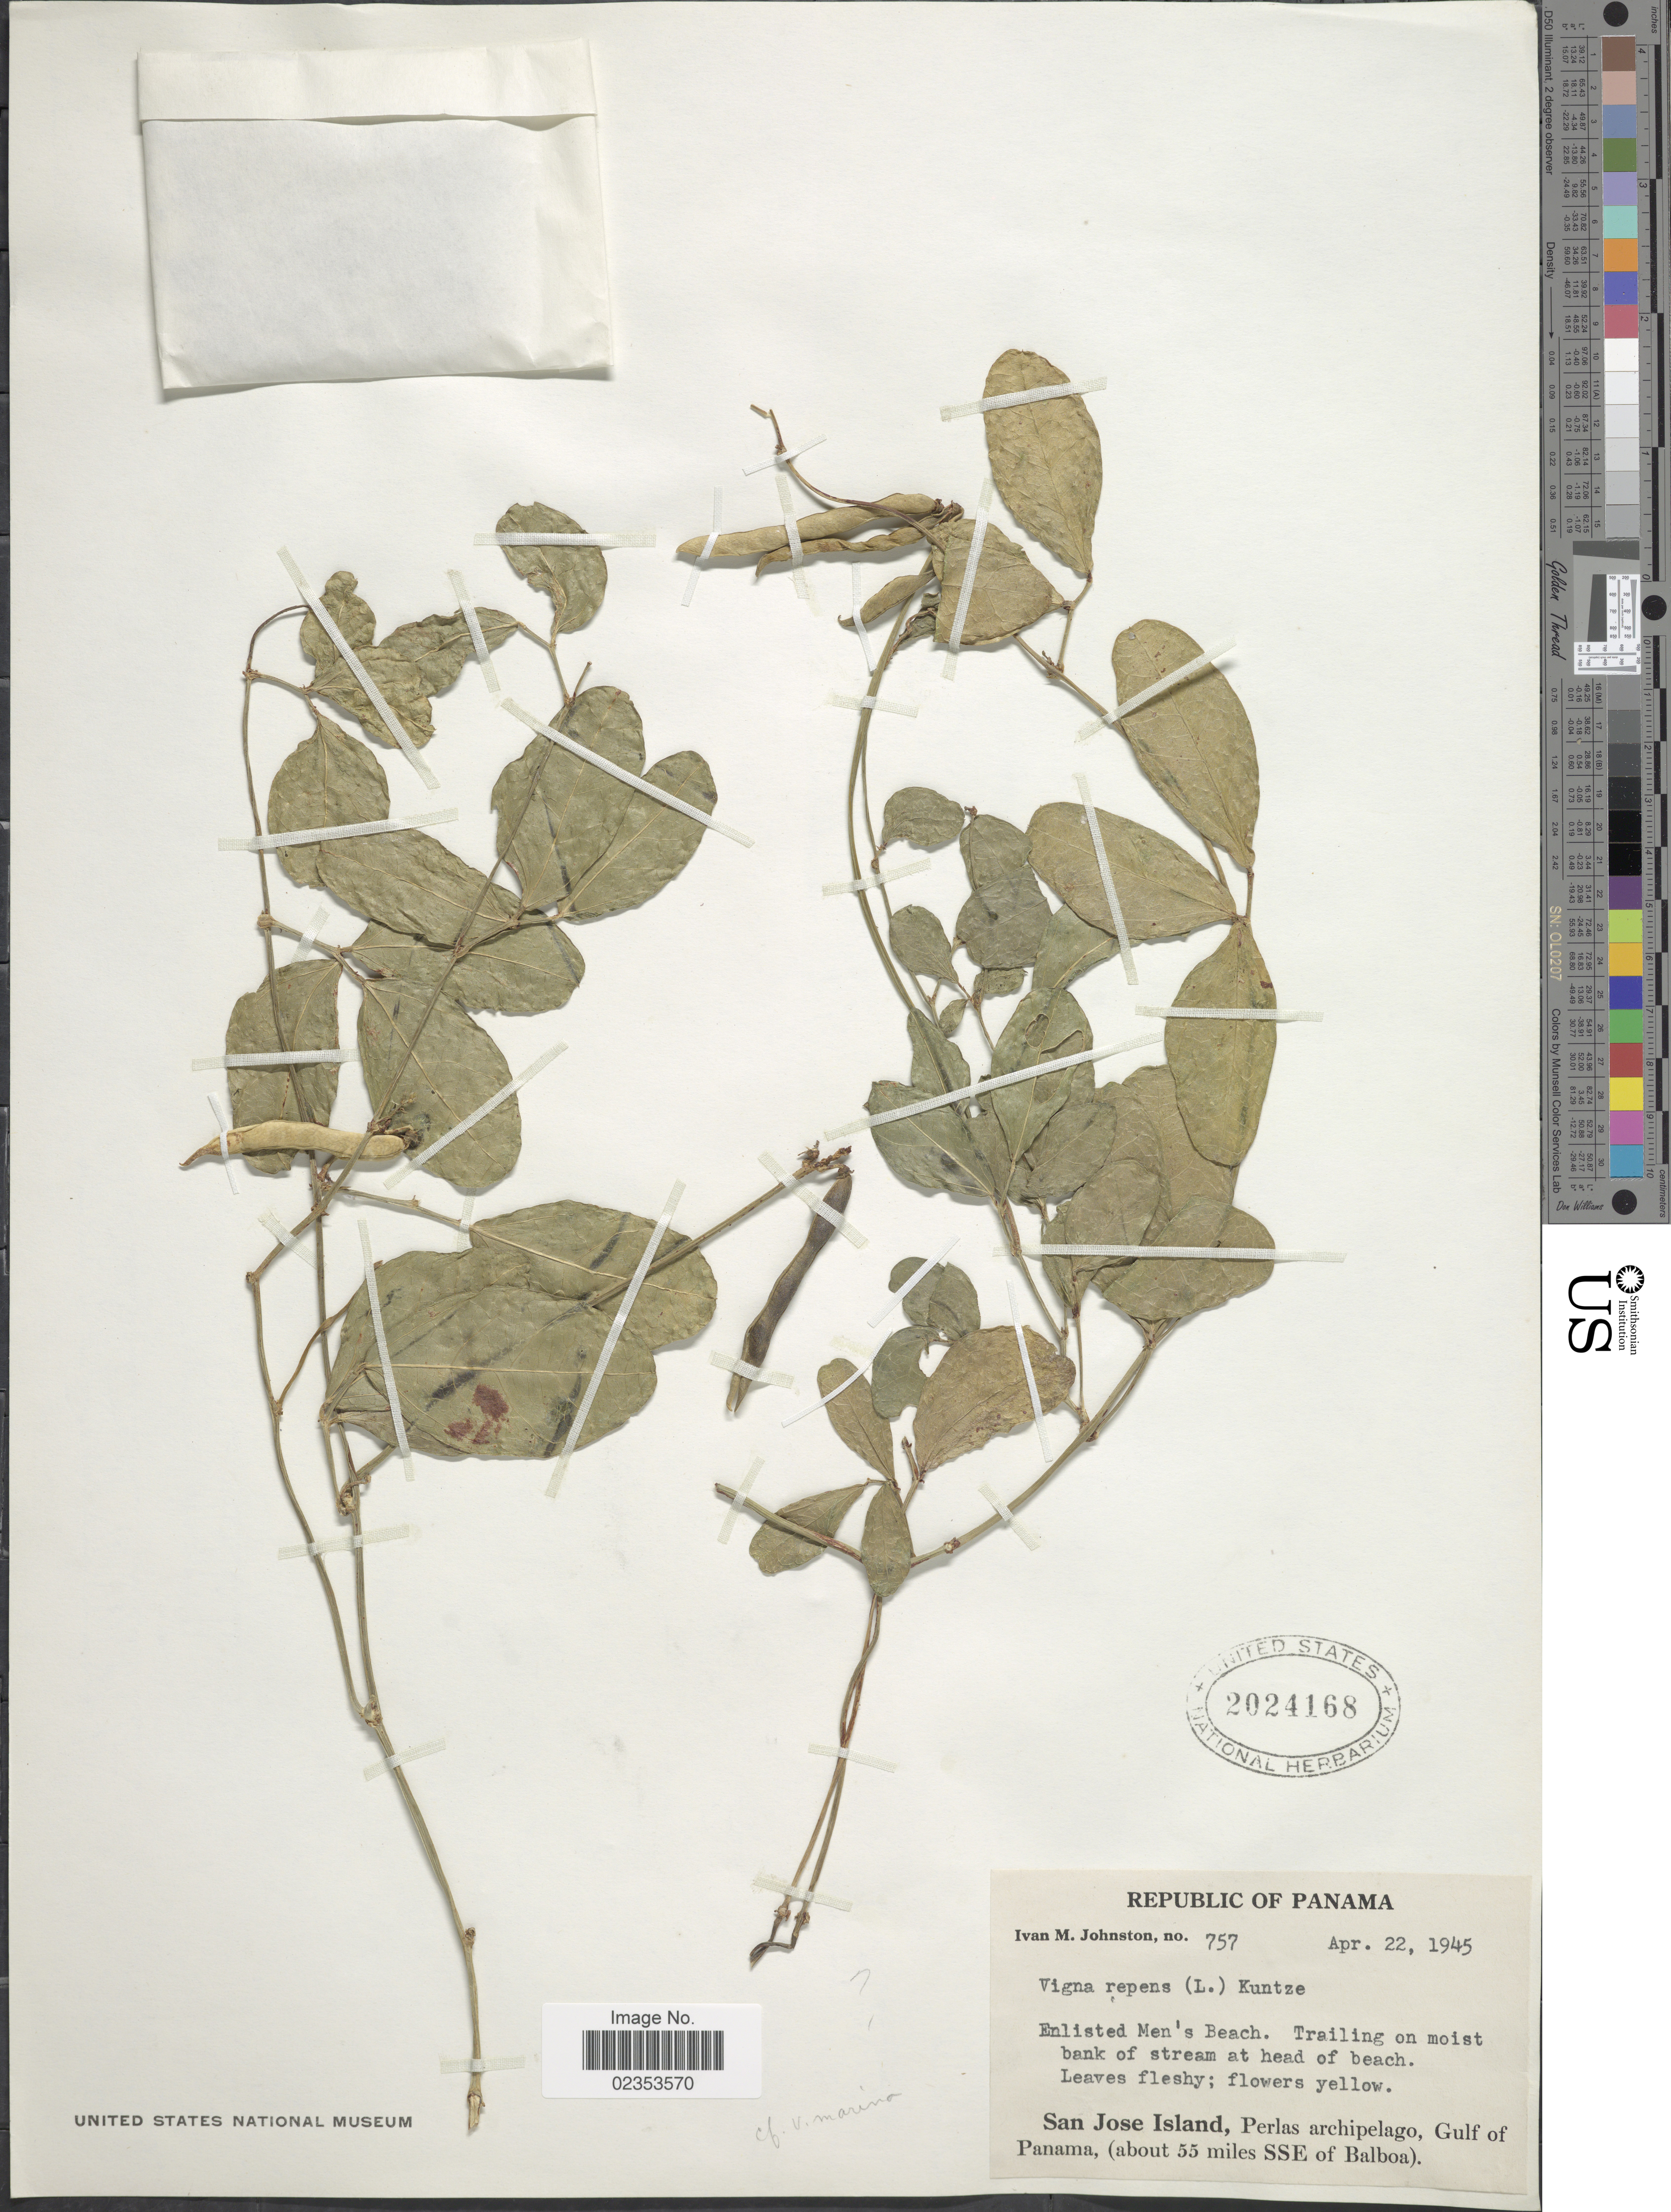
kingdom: Plantae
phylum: Tracheophyta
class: Magnoliopsida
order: Fabales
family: Fabaceae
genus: Vigna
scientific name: Vigna luteola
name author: (Jacq.) Benth.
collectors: I.M. Johnston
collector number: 757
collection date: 1945-04-22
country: Panama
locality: Republic of Panama. San Jose Island, Perlas archipelago, Gulf of Panama, ( about 55 miles SSE of Balboa)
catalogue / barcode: US 2024168